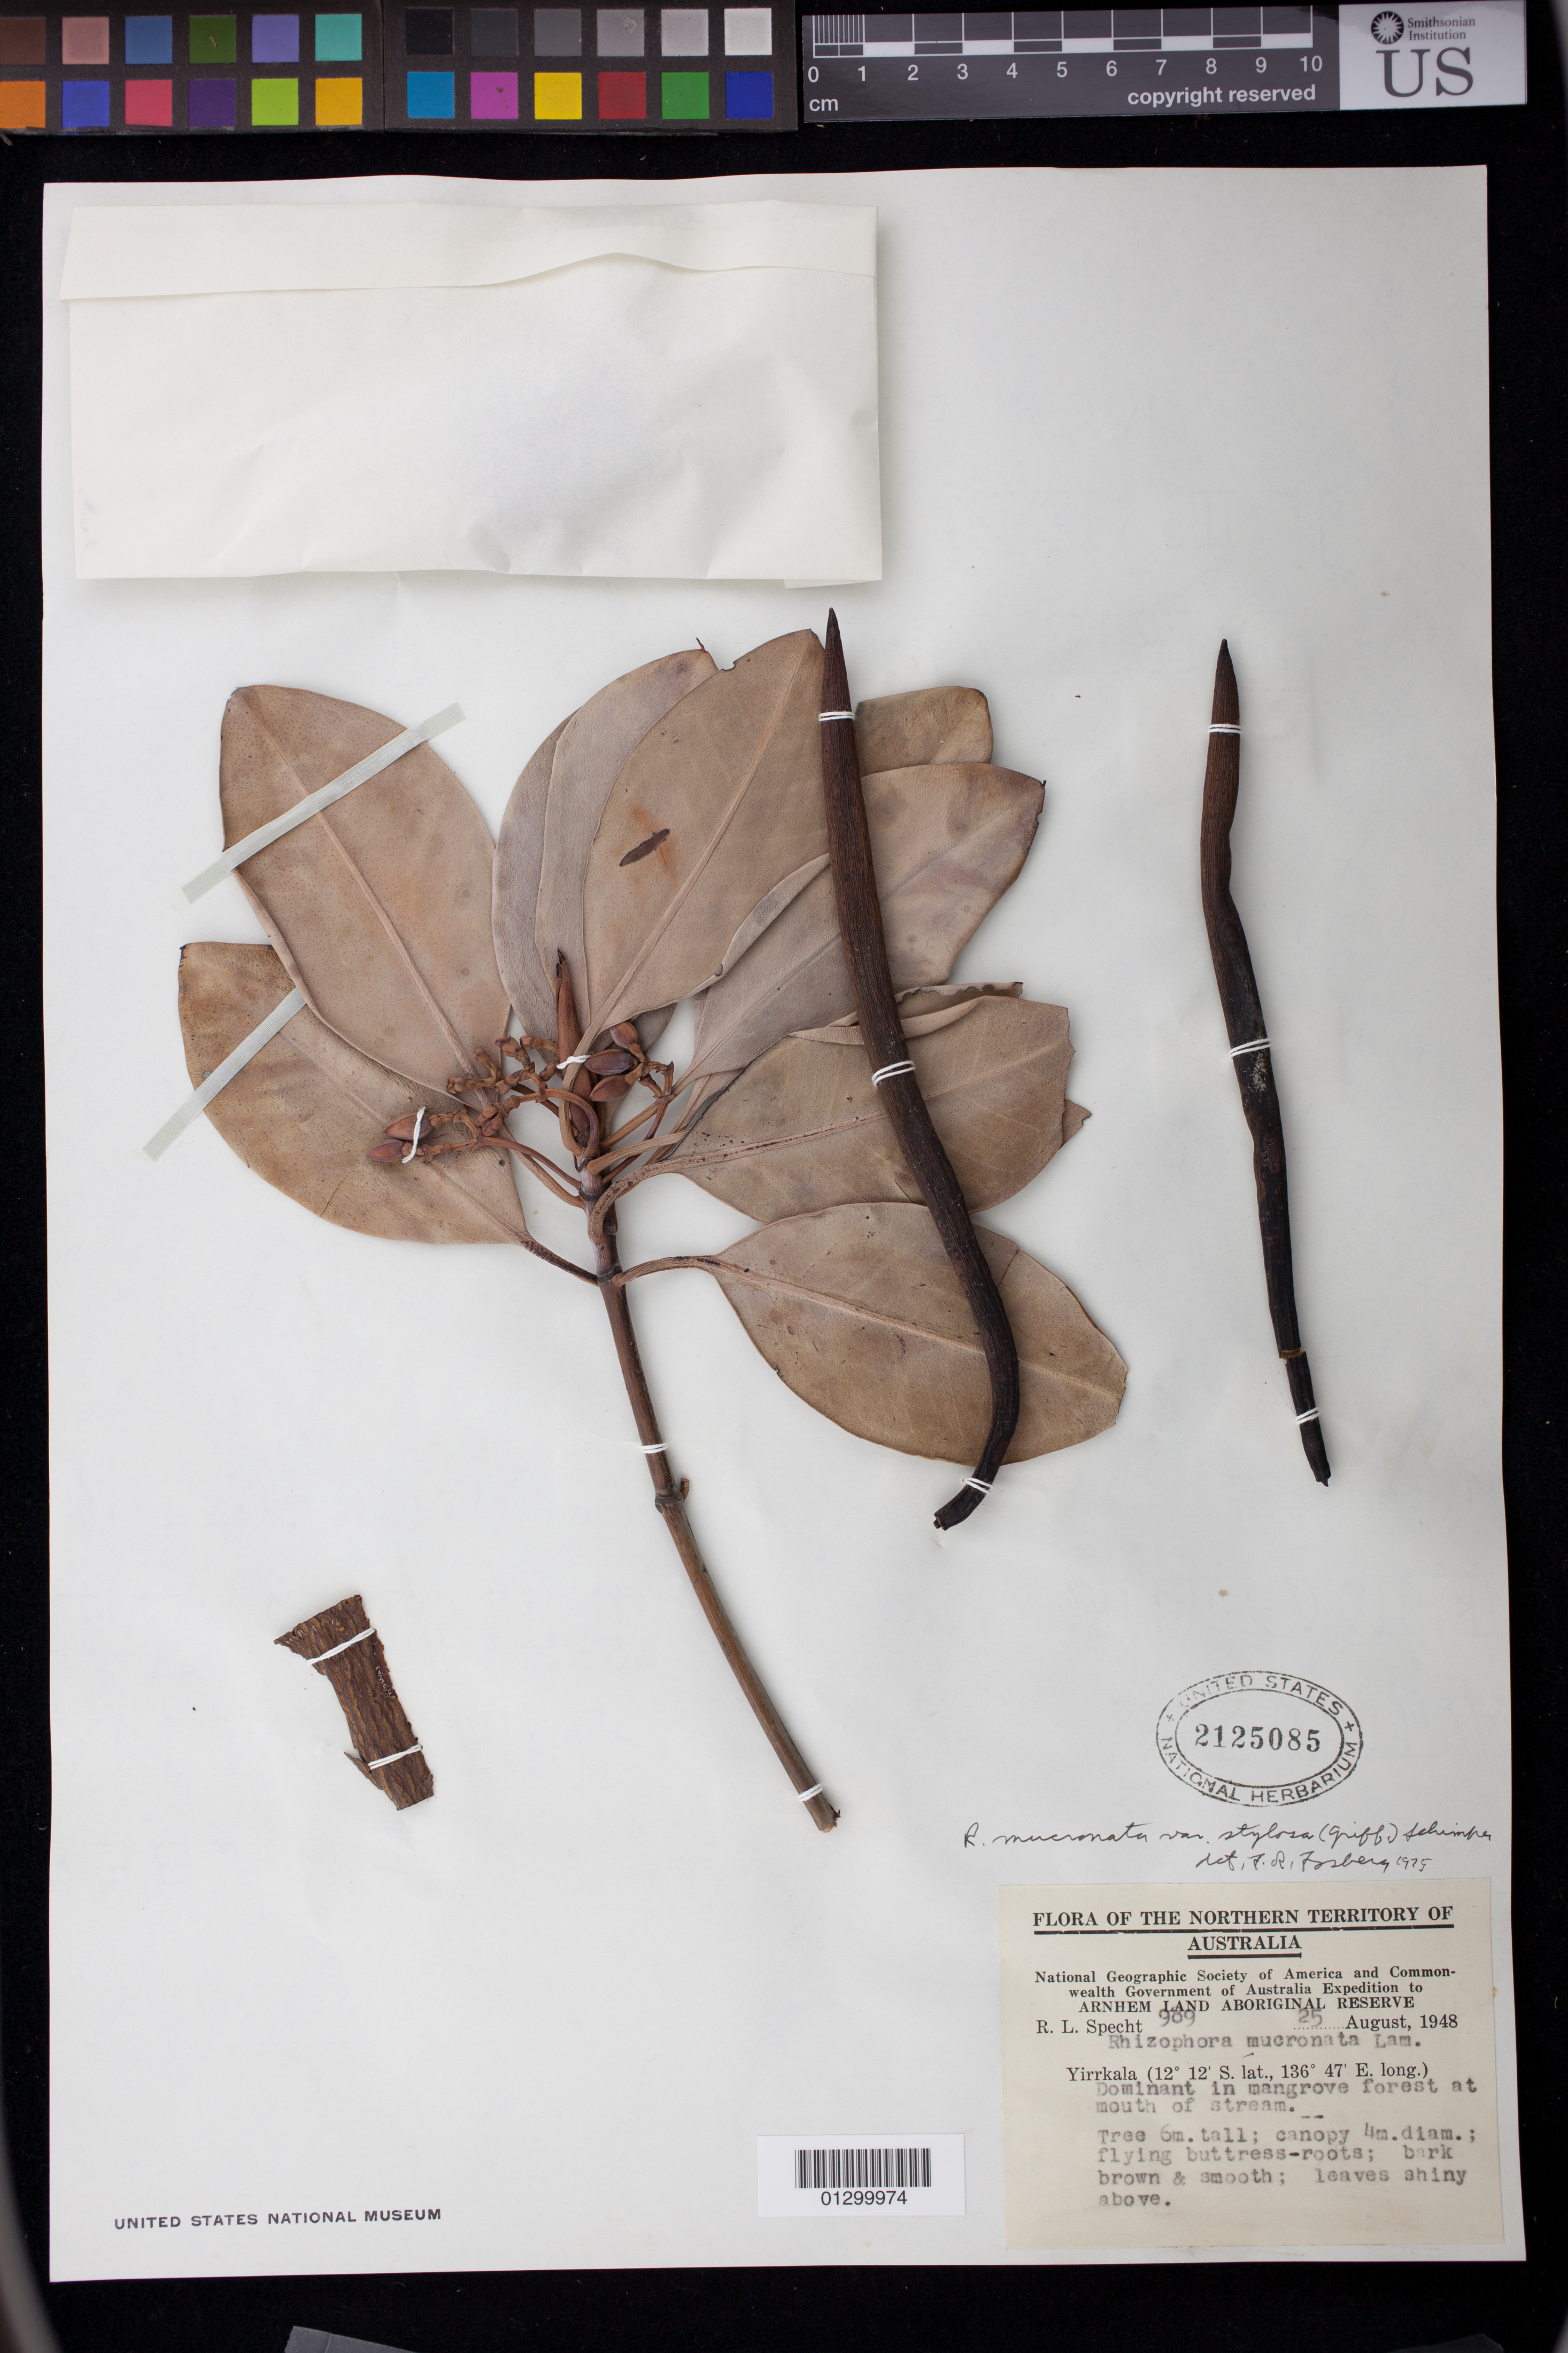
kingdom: Plantae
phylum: Tracheophyta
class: Magnoliopsida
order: Malpighiales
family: Rhizophoraceae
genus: Rhizophora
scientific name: Rhizophora mucronata var. stylosa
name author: Lam.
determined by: Fosberg, F. R.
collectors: R. L. Specht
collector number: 989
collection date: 1948-08-25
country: Australia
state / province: Northern Territory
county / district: East Arnhem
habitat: Dominant in mangrove forest at mouth of strem.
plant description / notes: Tree 6 m. tall; canopy 4 m. diam.; flying buttress-roots; bark brown and smooth; leaves shiny above.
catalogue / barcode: US 2125085